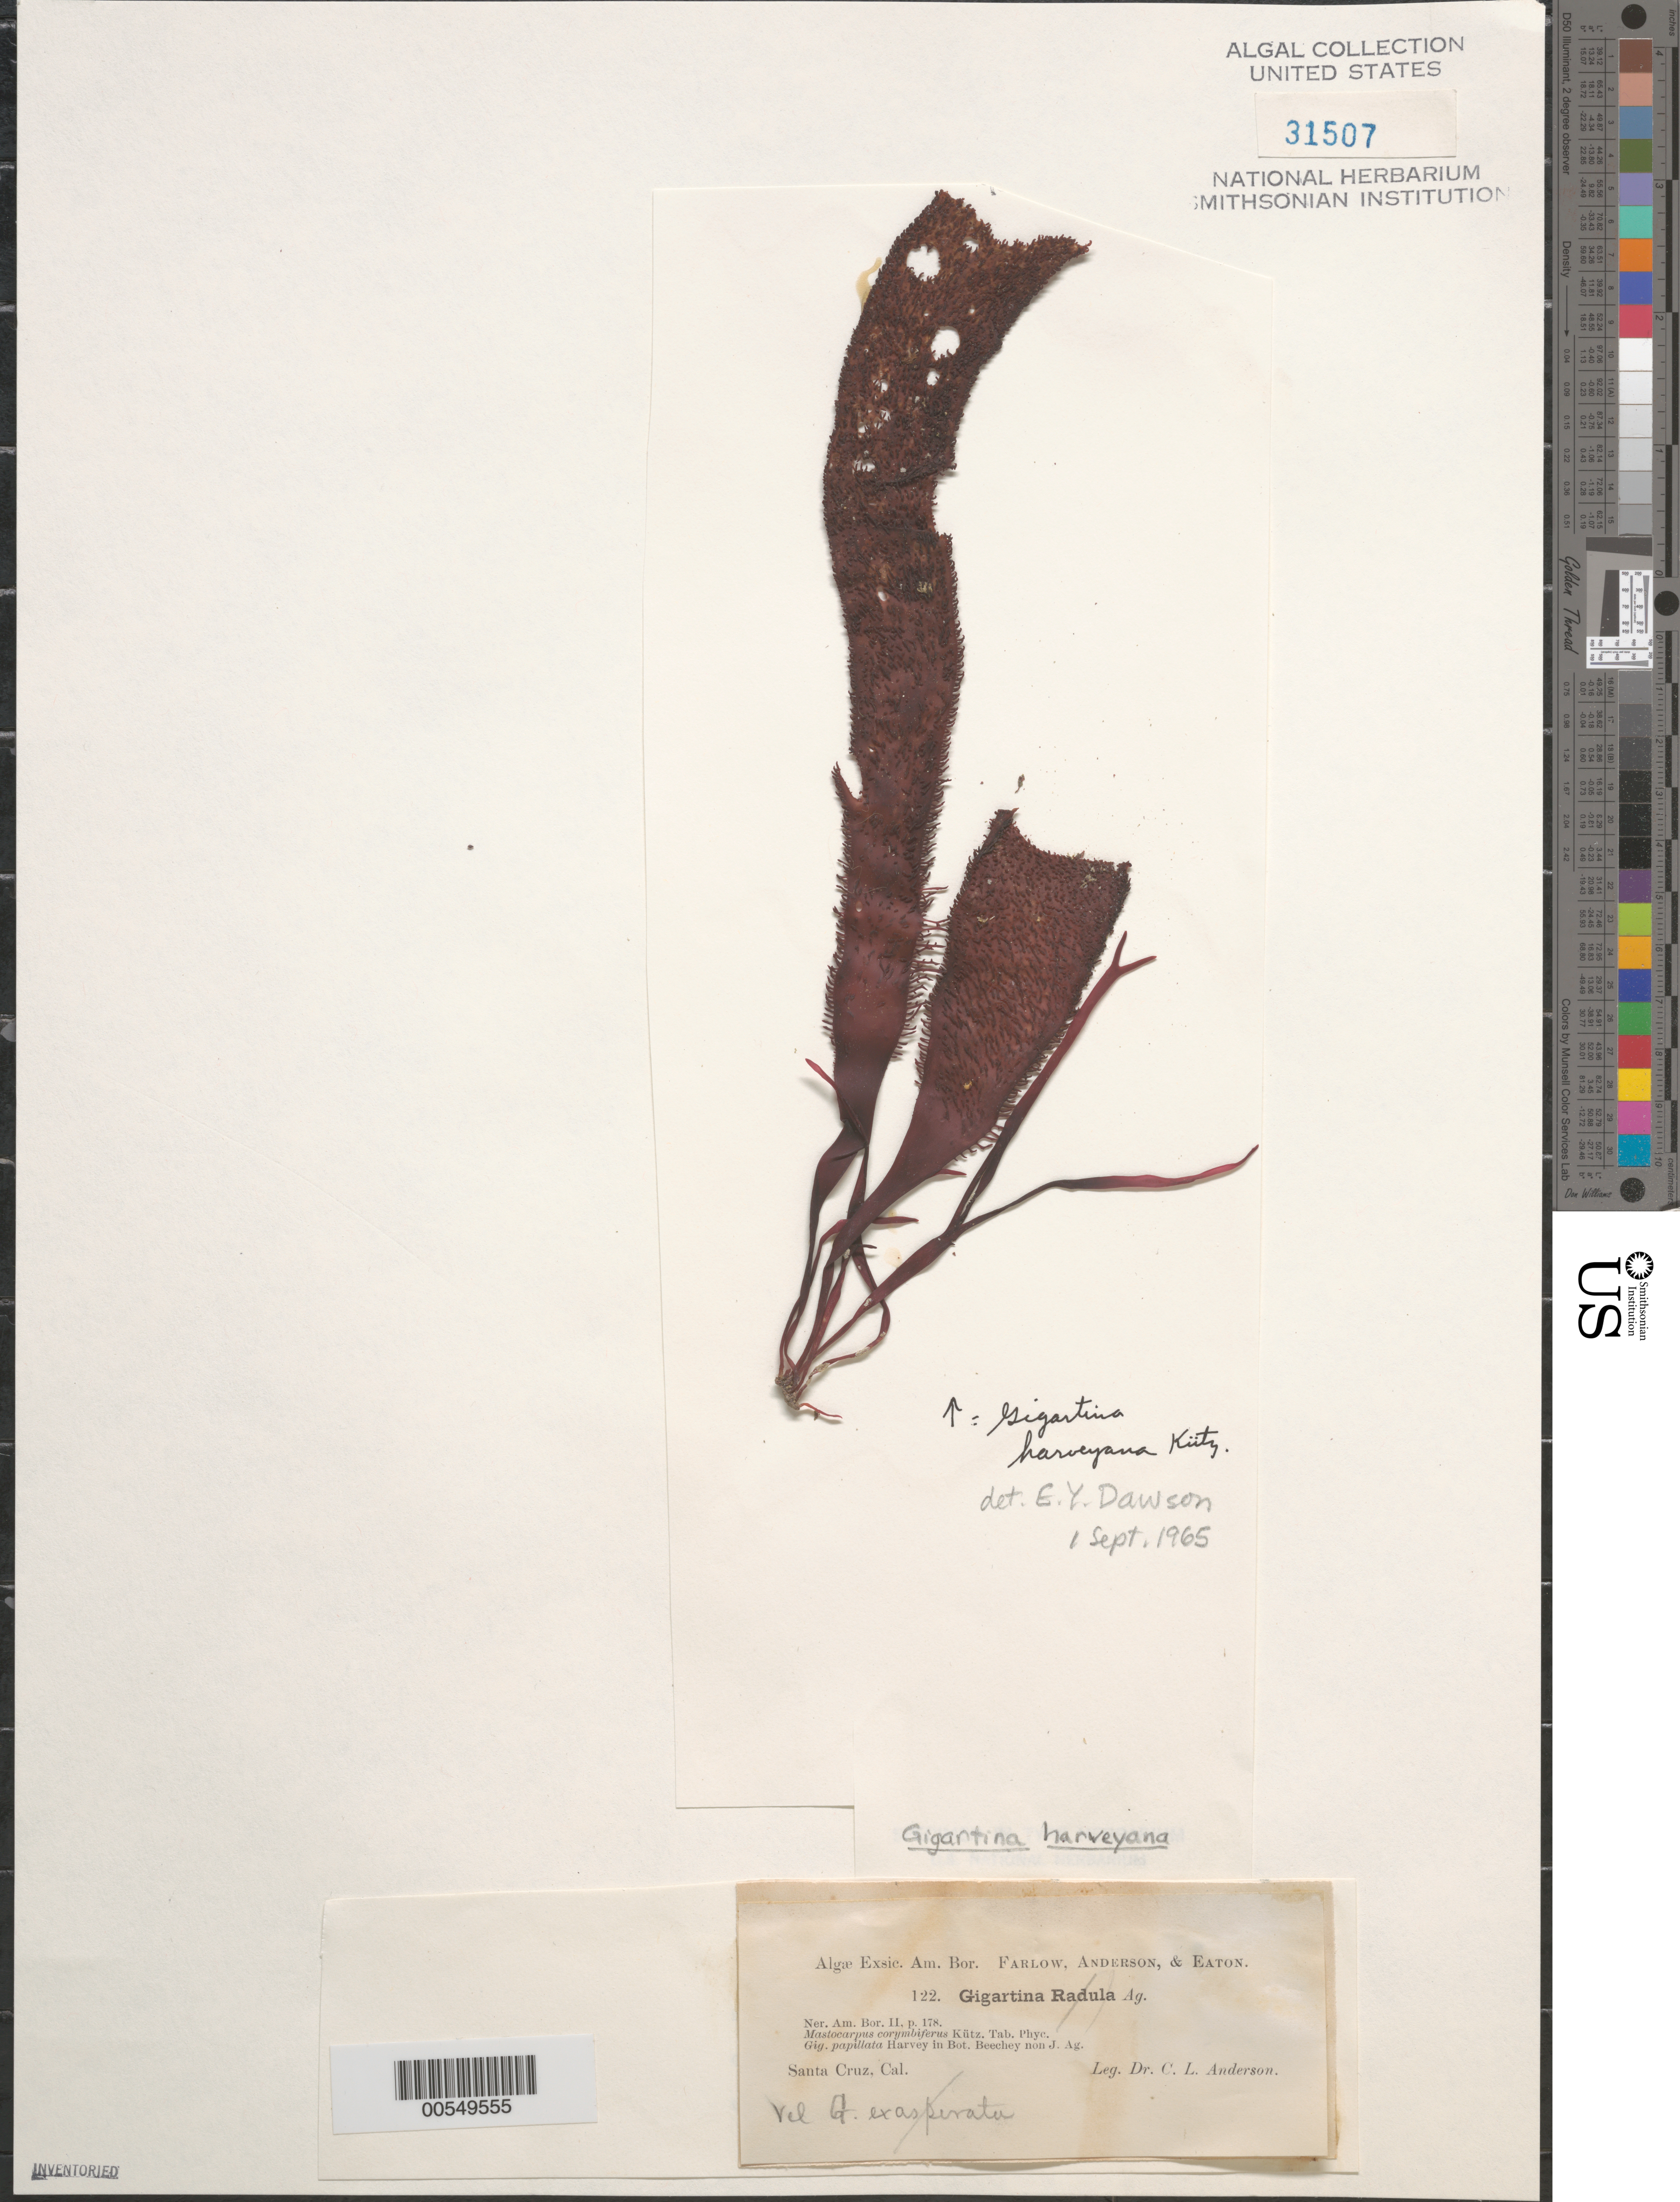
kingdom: Plantae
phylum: Rhodophyta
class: Florideophyceae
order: Gigartinales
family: Gigartinaceae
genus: Chondracanthus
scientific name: Chondracanthus harveyanus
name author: (Kütz.) Guiry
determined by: Algae name updating Project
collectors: C. L. Anderson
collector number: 122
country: United States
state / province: California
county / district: Santa Cruz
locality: Santa Cruz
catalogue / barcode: US 31507